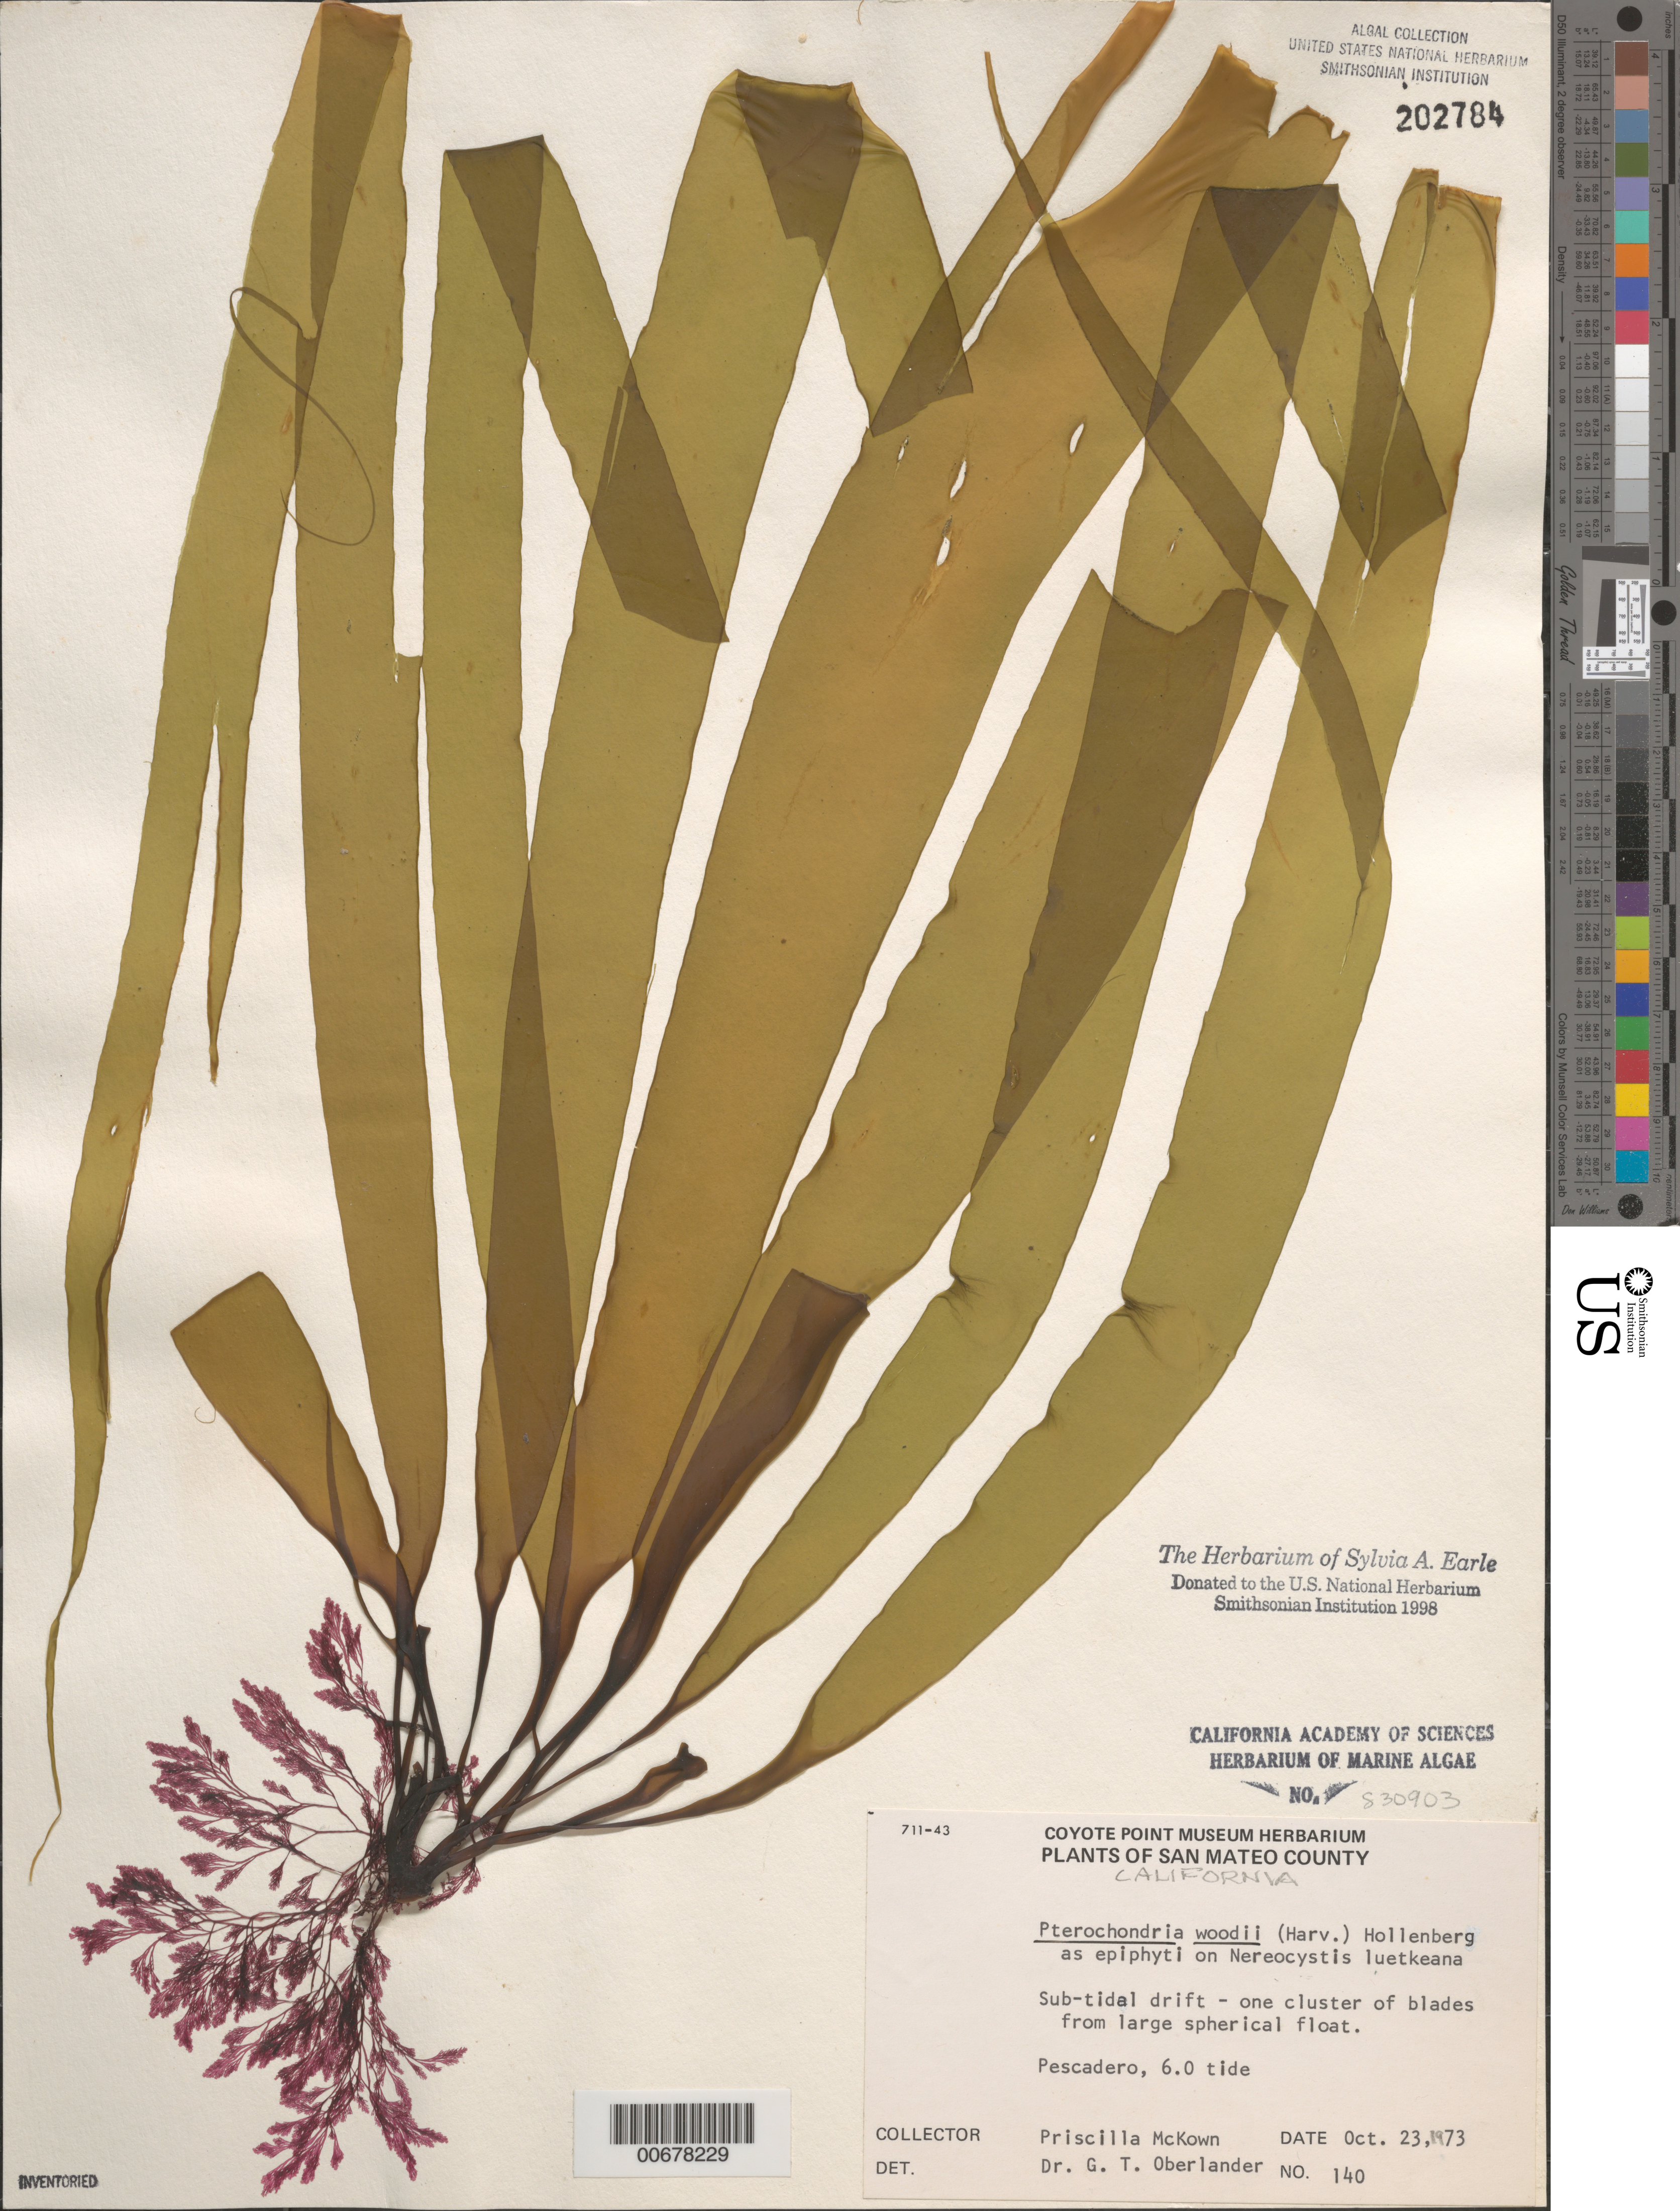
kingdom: Plantae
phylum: Rhodophyta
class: Florideophyceae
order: Ceramiales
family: Rhodomelaceae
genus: Pterochondria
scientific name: Pterochondria woodii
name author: (Harv.) Hollenb.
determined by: Oberlander, G. T.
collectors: P. McKown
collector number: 140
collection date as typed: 23 Oct 1973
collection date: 1973-10-23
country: United States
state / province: California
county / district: San Mateo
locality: Pescadero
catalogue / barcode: US 202784